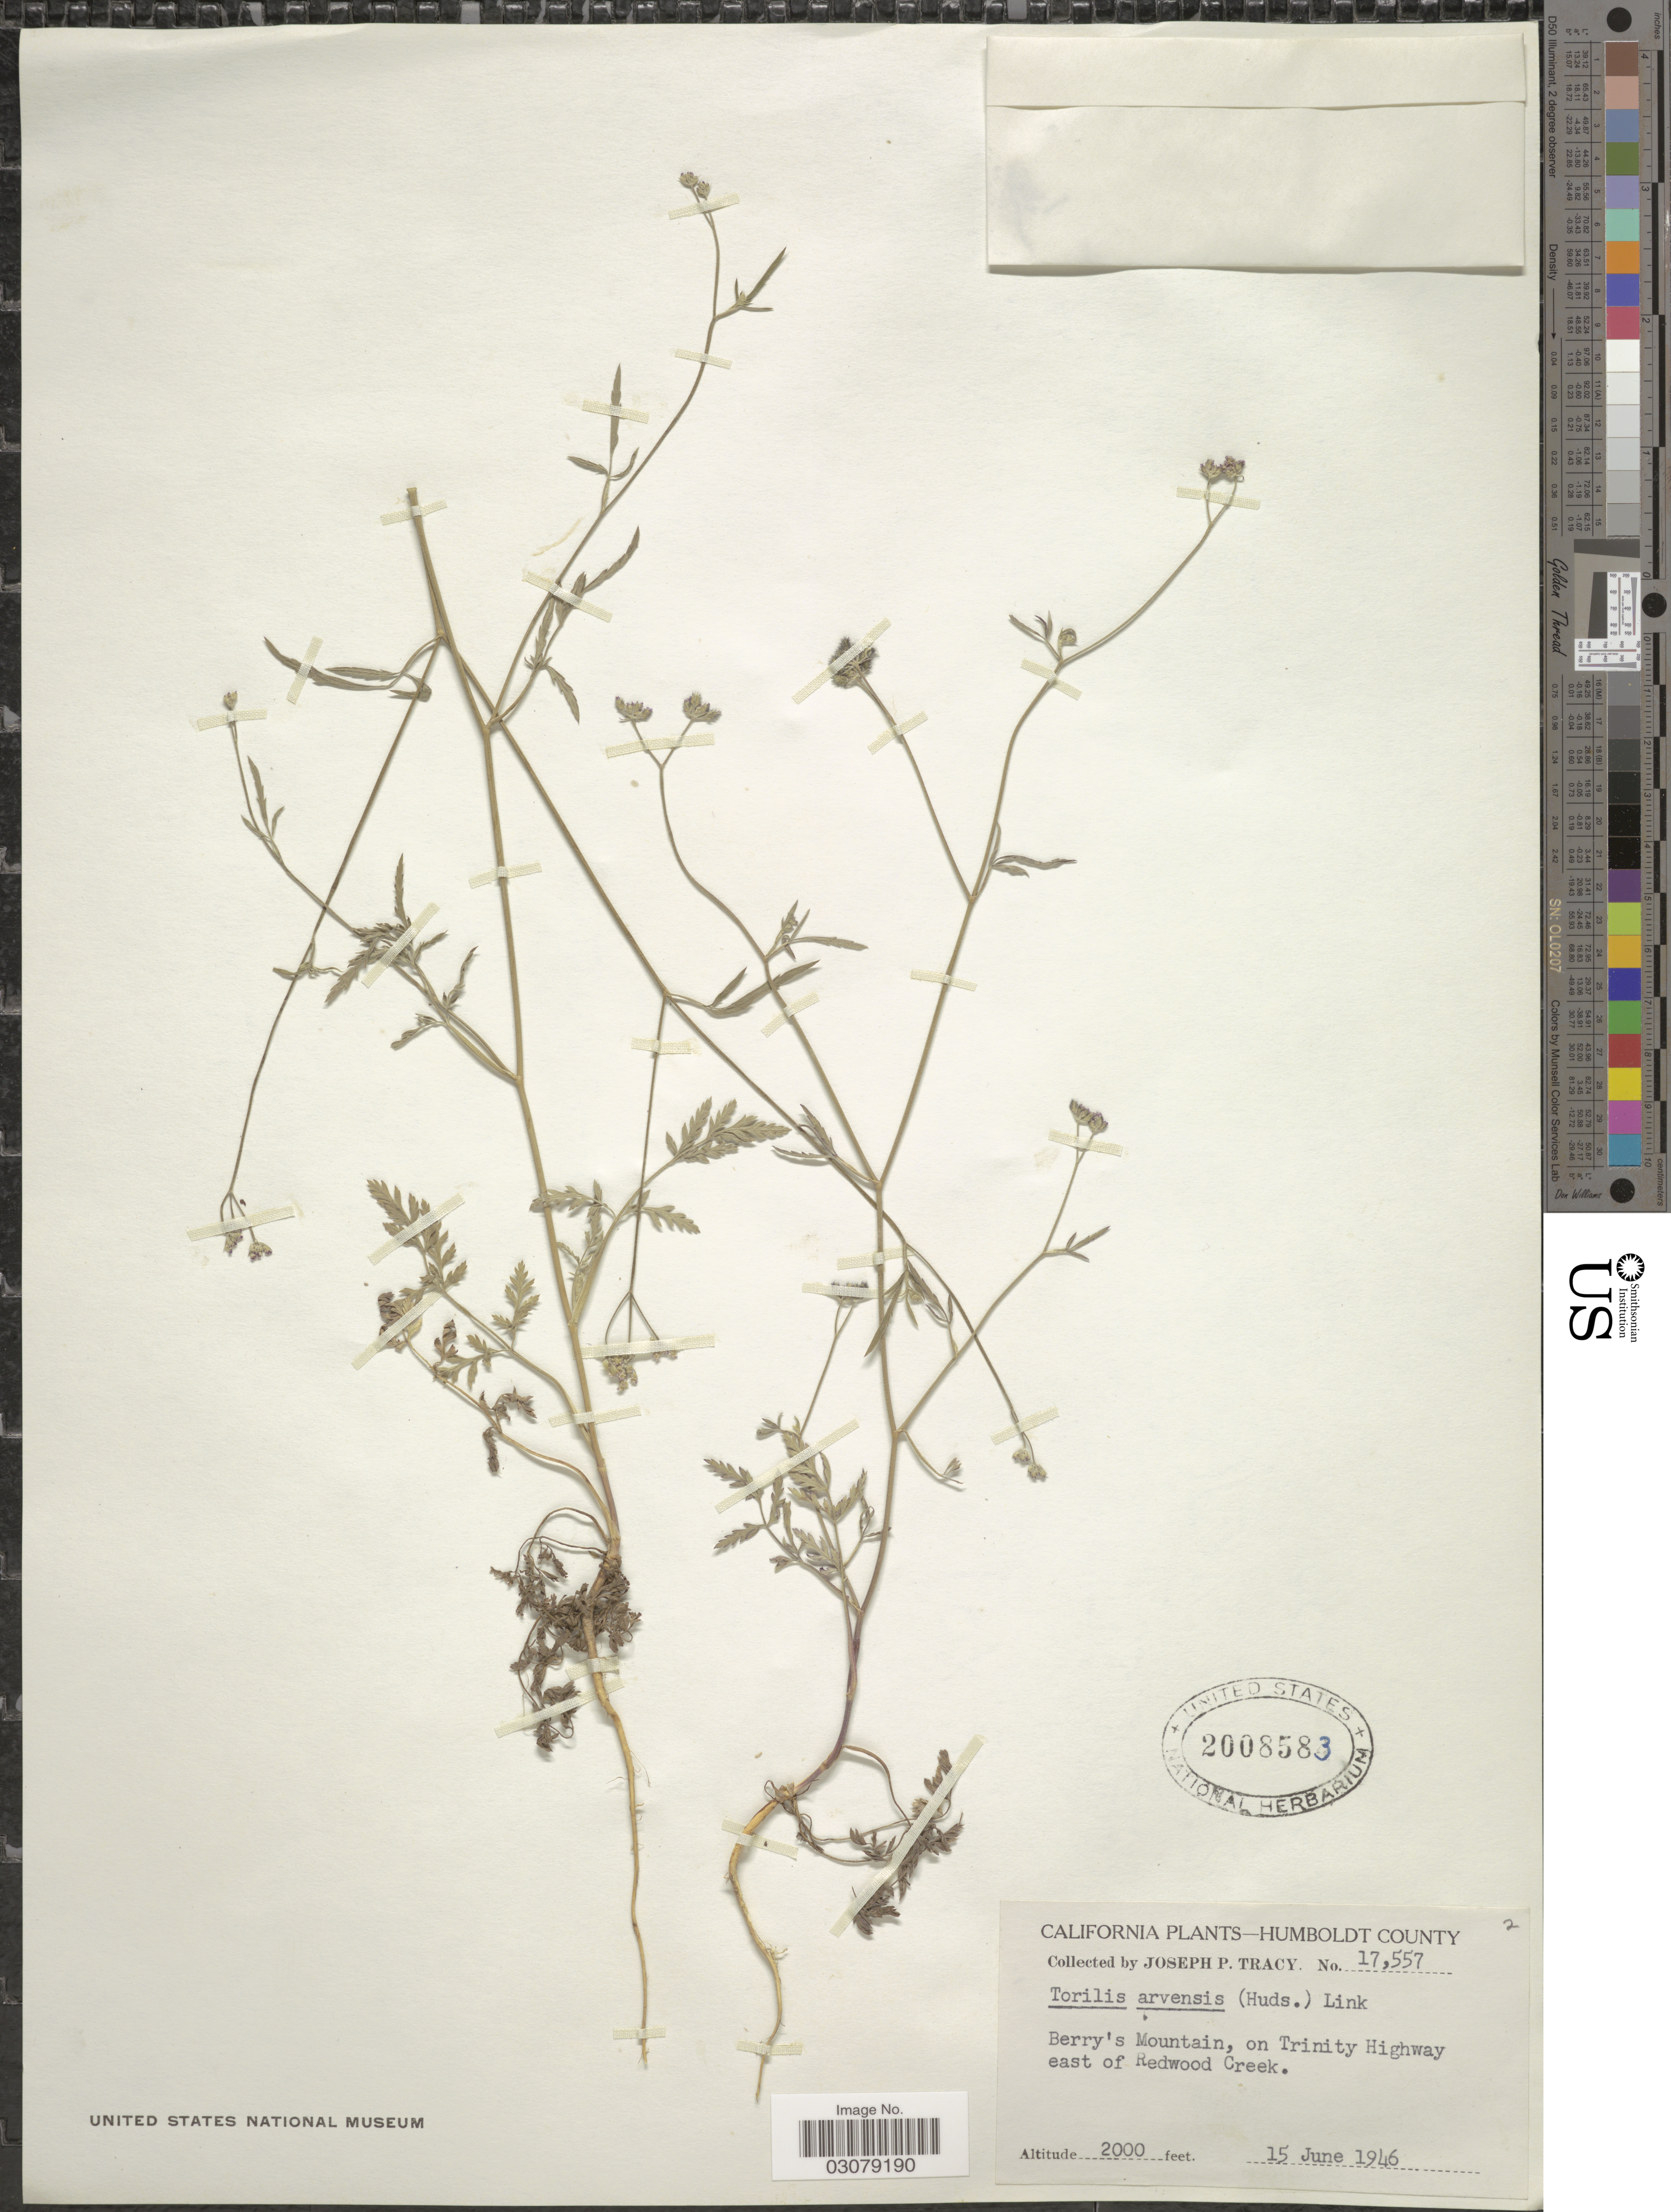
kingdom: Plantae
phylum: Tracheophyta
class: Magnoliopsida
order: Apiales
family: Apiaceae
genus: Torilis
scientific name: Torilis arvensis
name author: (Huds.) Link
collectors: J. Tracy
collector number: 17557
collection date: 1946-06-15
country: United States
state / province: California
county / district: Humboldt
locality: Humboldt County. Berry's Mountain, on Trinity Highway east of Redwood Creek.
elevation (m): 610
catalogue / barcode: US 2008583